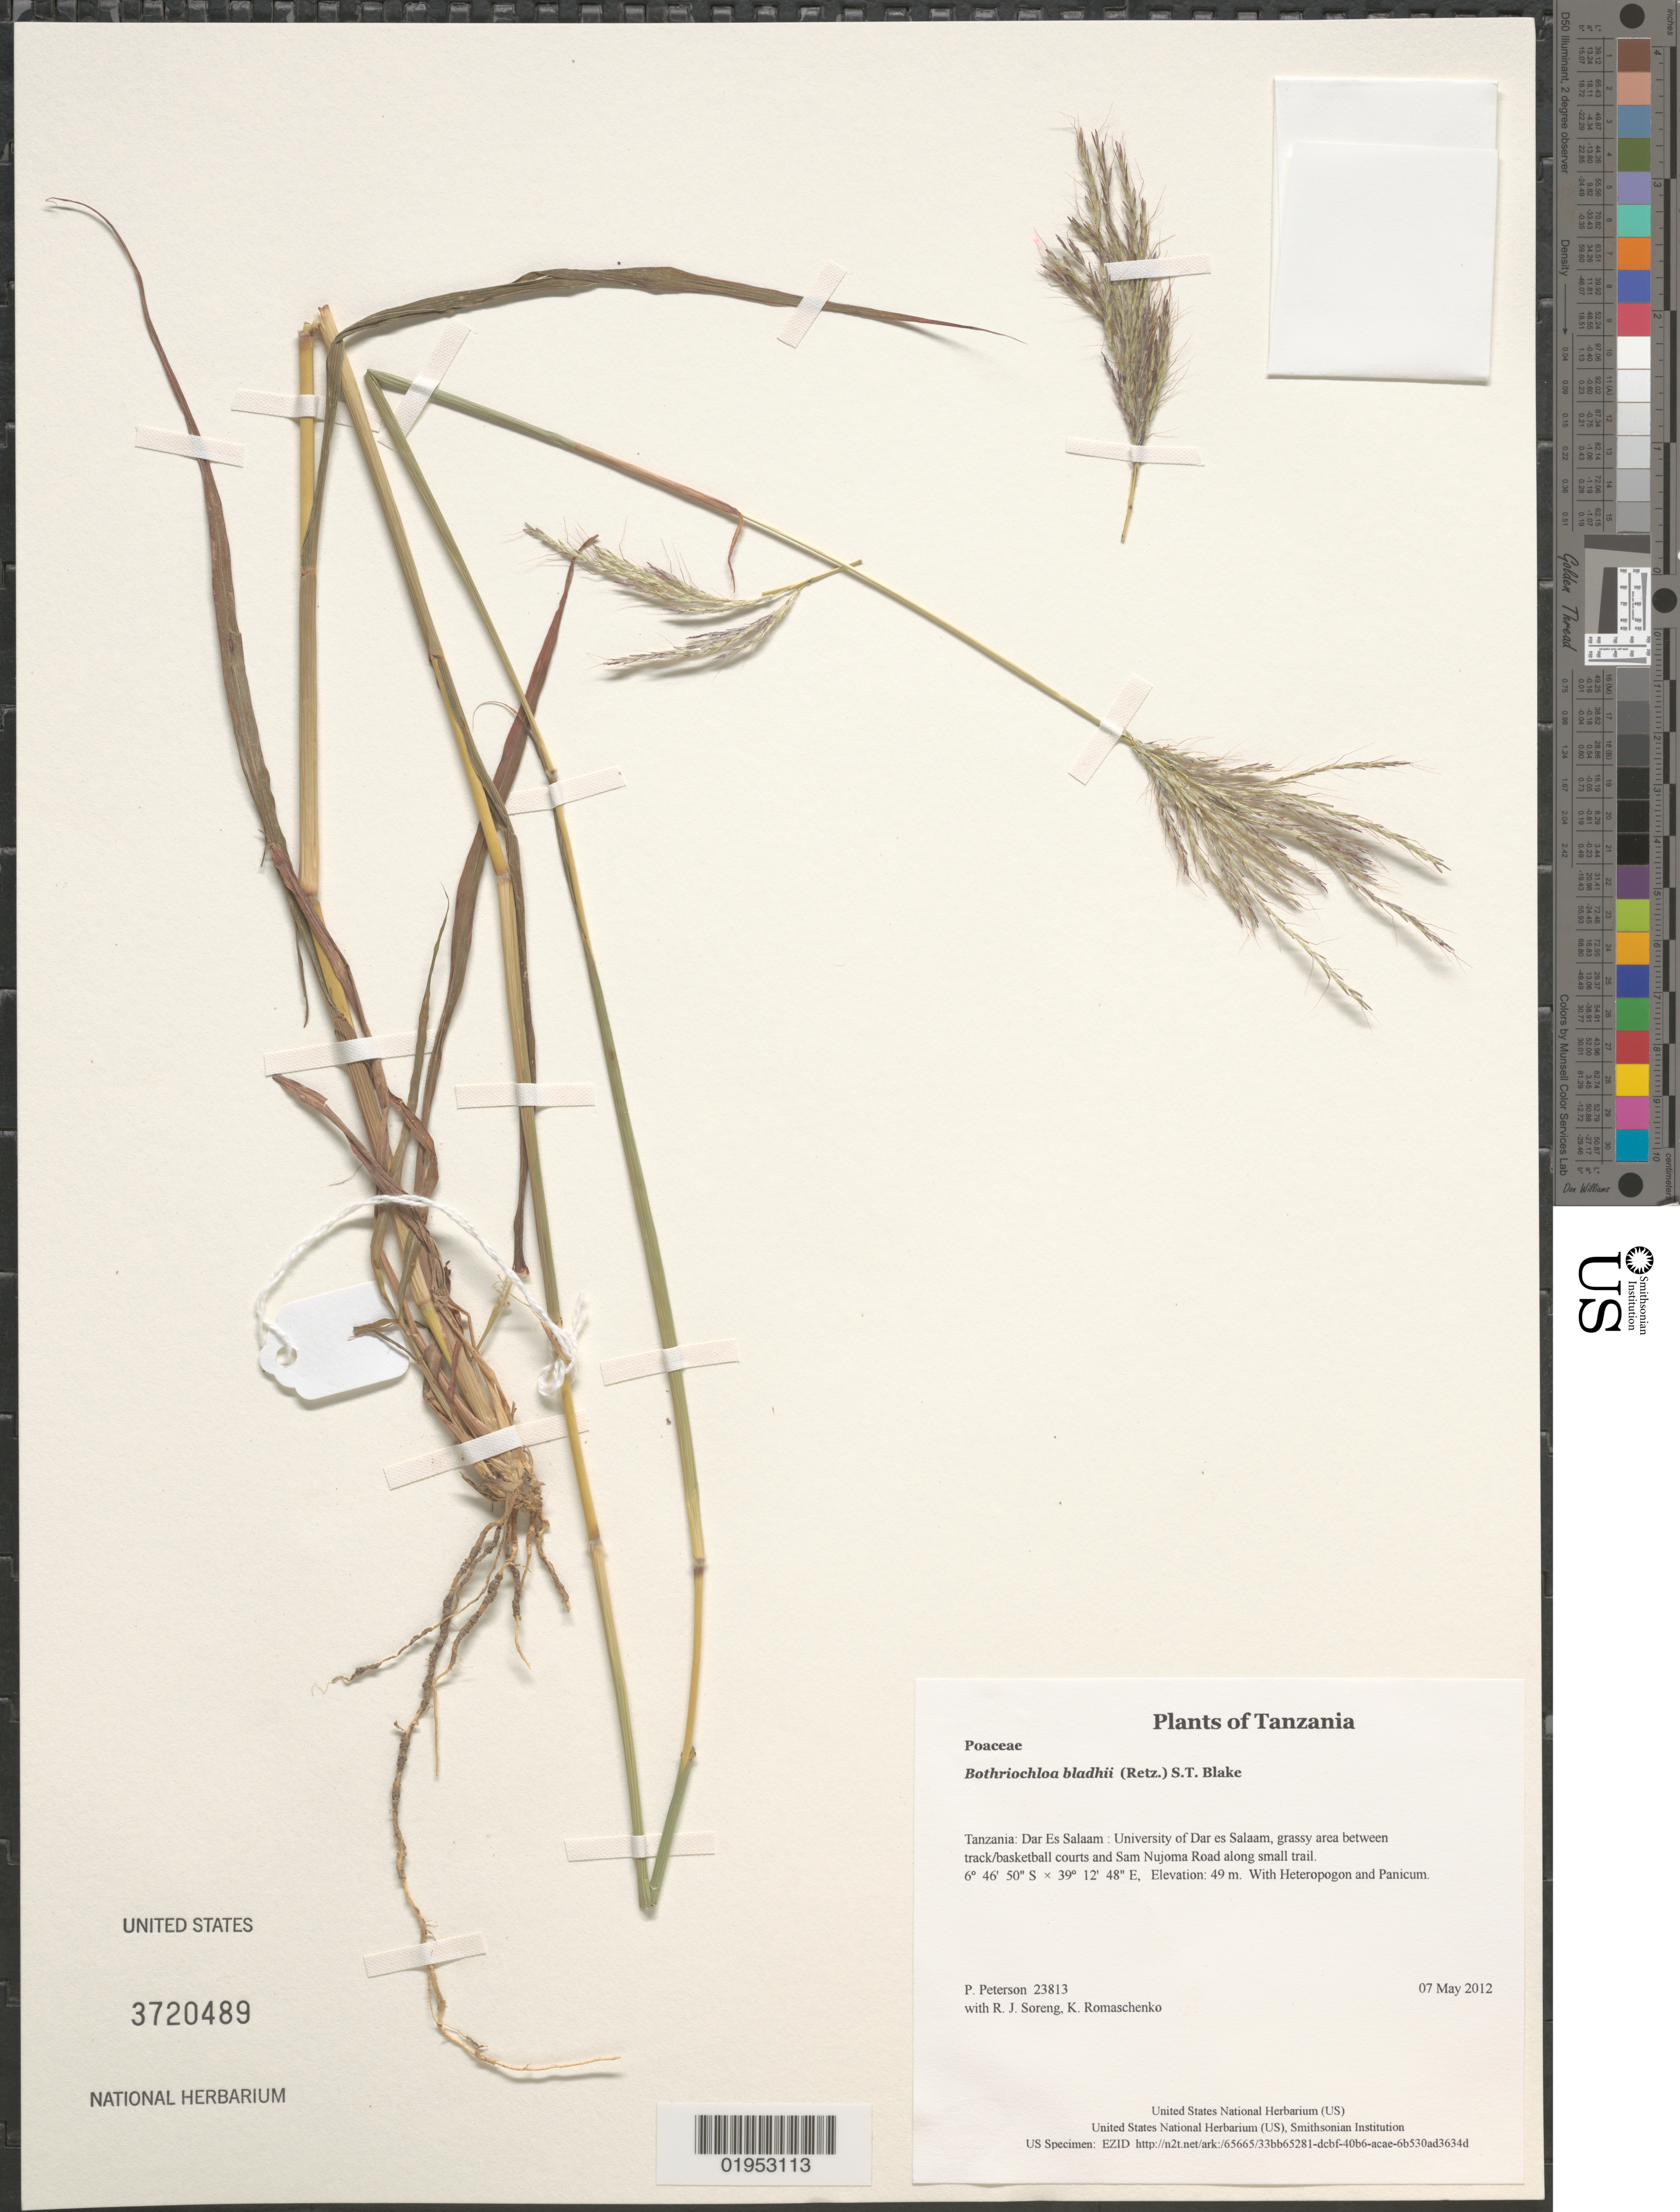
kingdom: Plantae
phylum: Tracheophyta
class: Liliopsida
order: Poales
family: Poaceae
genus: Bothriochloa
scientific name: Bothriochloa bladhii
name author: (Retz.) S.T. Blake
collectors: P. M. Peterson, R. J. Soreng & K. Romaschenko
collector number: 23813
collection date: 2012-05-07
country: Tanzania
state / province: Dar Es Salaam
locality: University of Dar es Salaam, grassy area between track/basketball courts and Sam Nujoma Road along small trail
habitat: With Heteropogon and Panicum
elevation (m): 49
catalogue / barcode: US 3720489